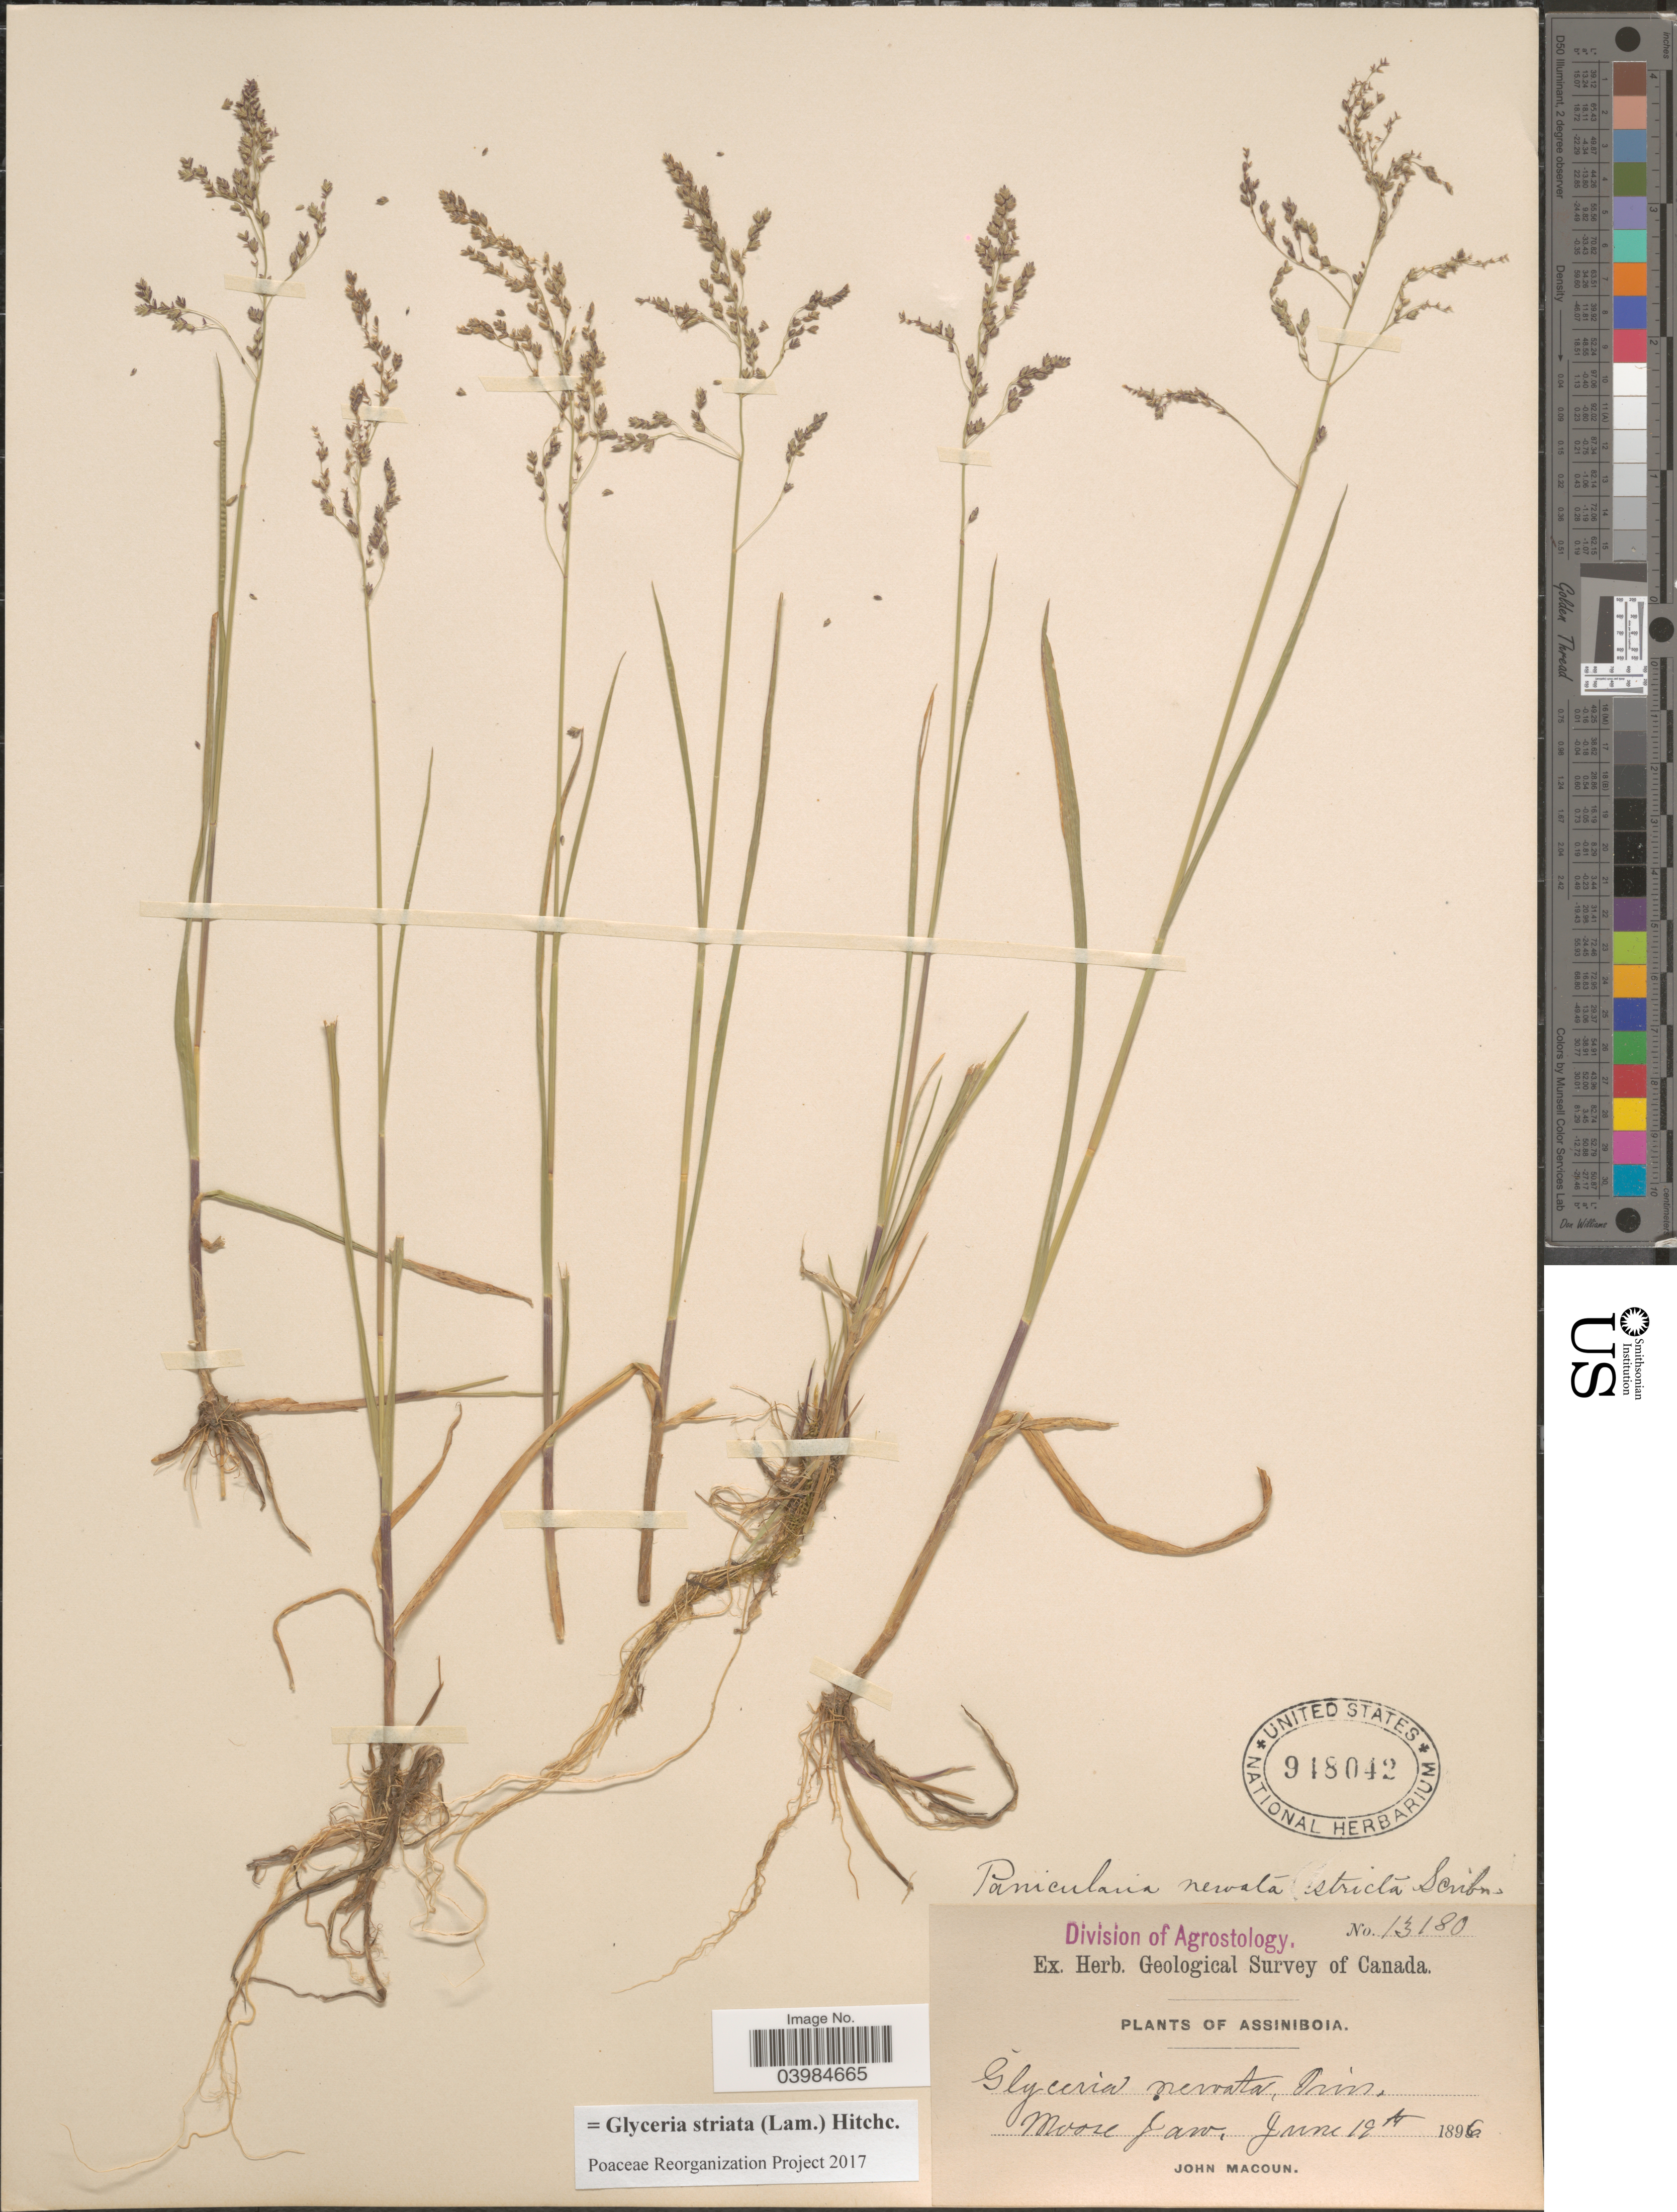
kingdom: Plantae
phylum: Tracheophyta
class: Liliopsida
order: Poales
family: Poaceae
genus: Glyceria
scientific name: Glyceria striata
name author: (Lam.) Hitchc.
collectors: J. Macoun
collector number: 13180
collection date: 1896-06-19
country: Canada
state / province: Saskatchewan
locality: Assiniboia. Moose Jaw.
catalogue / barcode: US 918042